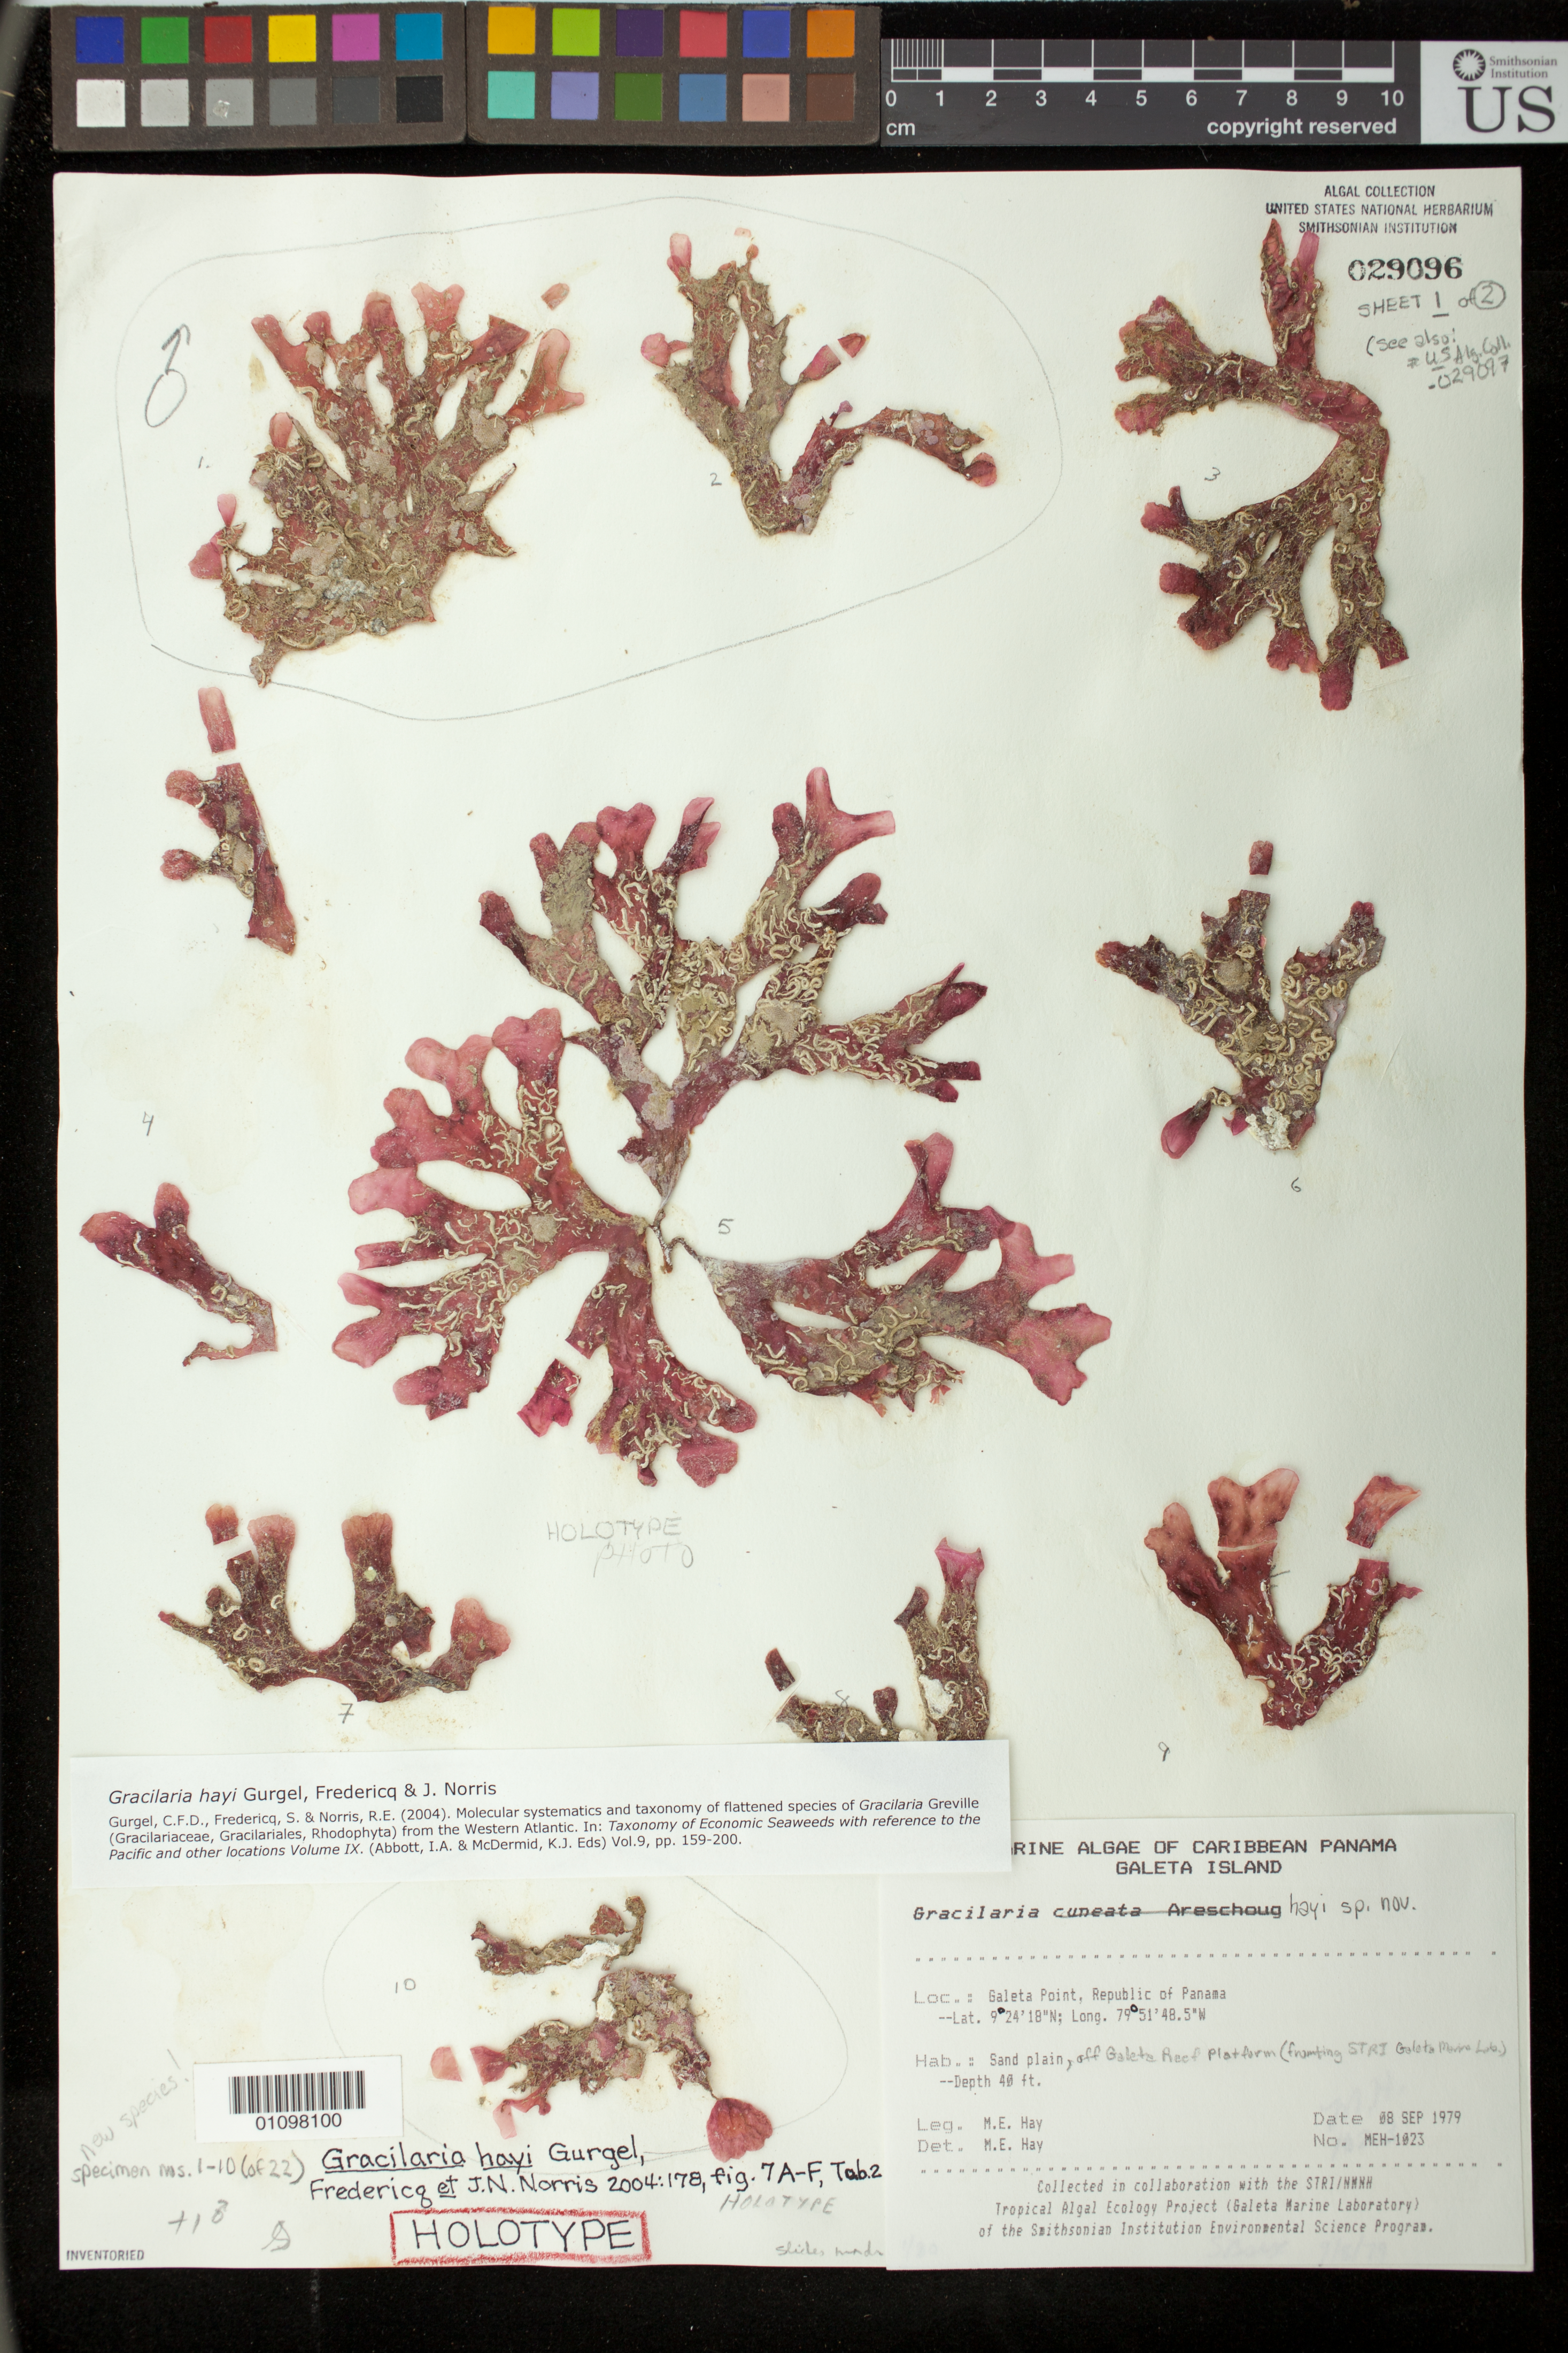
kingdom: Plantae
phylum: Rhodophyta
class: Florideophyceae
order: Gracilariales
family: Gracilariaceae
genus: Gracilaria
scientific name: Gracilaria hayi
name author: Gurgel et al. in I.A. Abbott & McDermid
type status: Holotype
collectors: M. E. Hay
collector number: MEH-1023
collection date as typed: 08 Sep 1979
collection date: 1979-09-08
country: Panama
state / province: Colón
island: Galeta Island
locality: Galeta Point, off Galeta Reef platform (fronting STRI Galeta Marine Laboratory)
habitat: sand plain, depth 40 ft.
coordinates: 9 24'18"N, 79 51'48.5"W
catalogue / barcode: US 29096